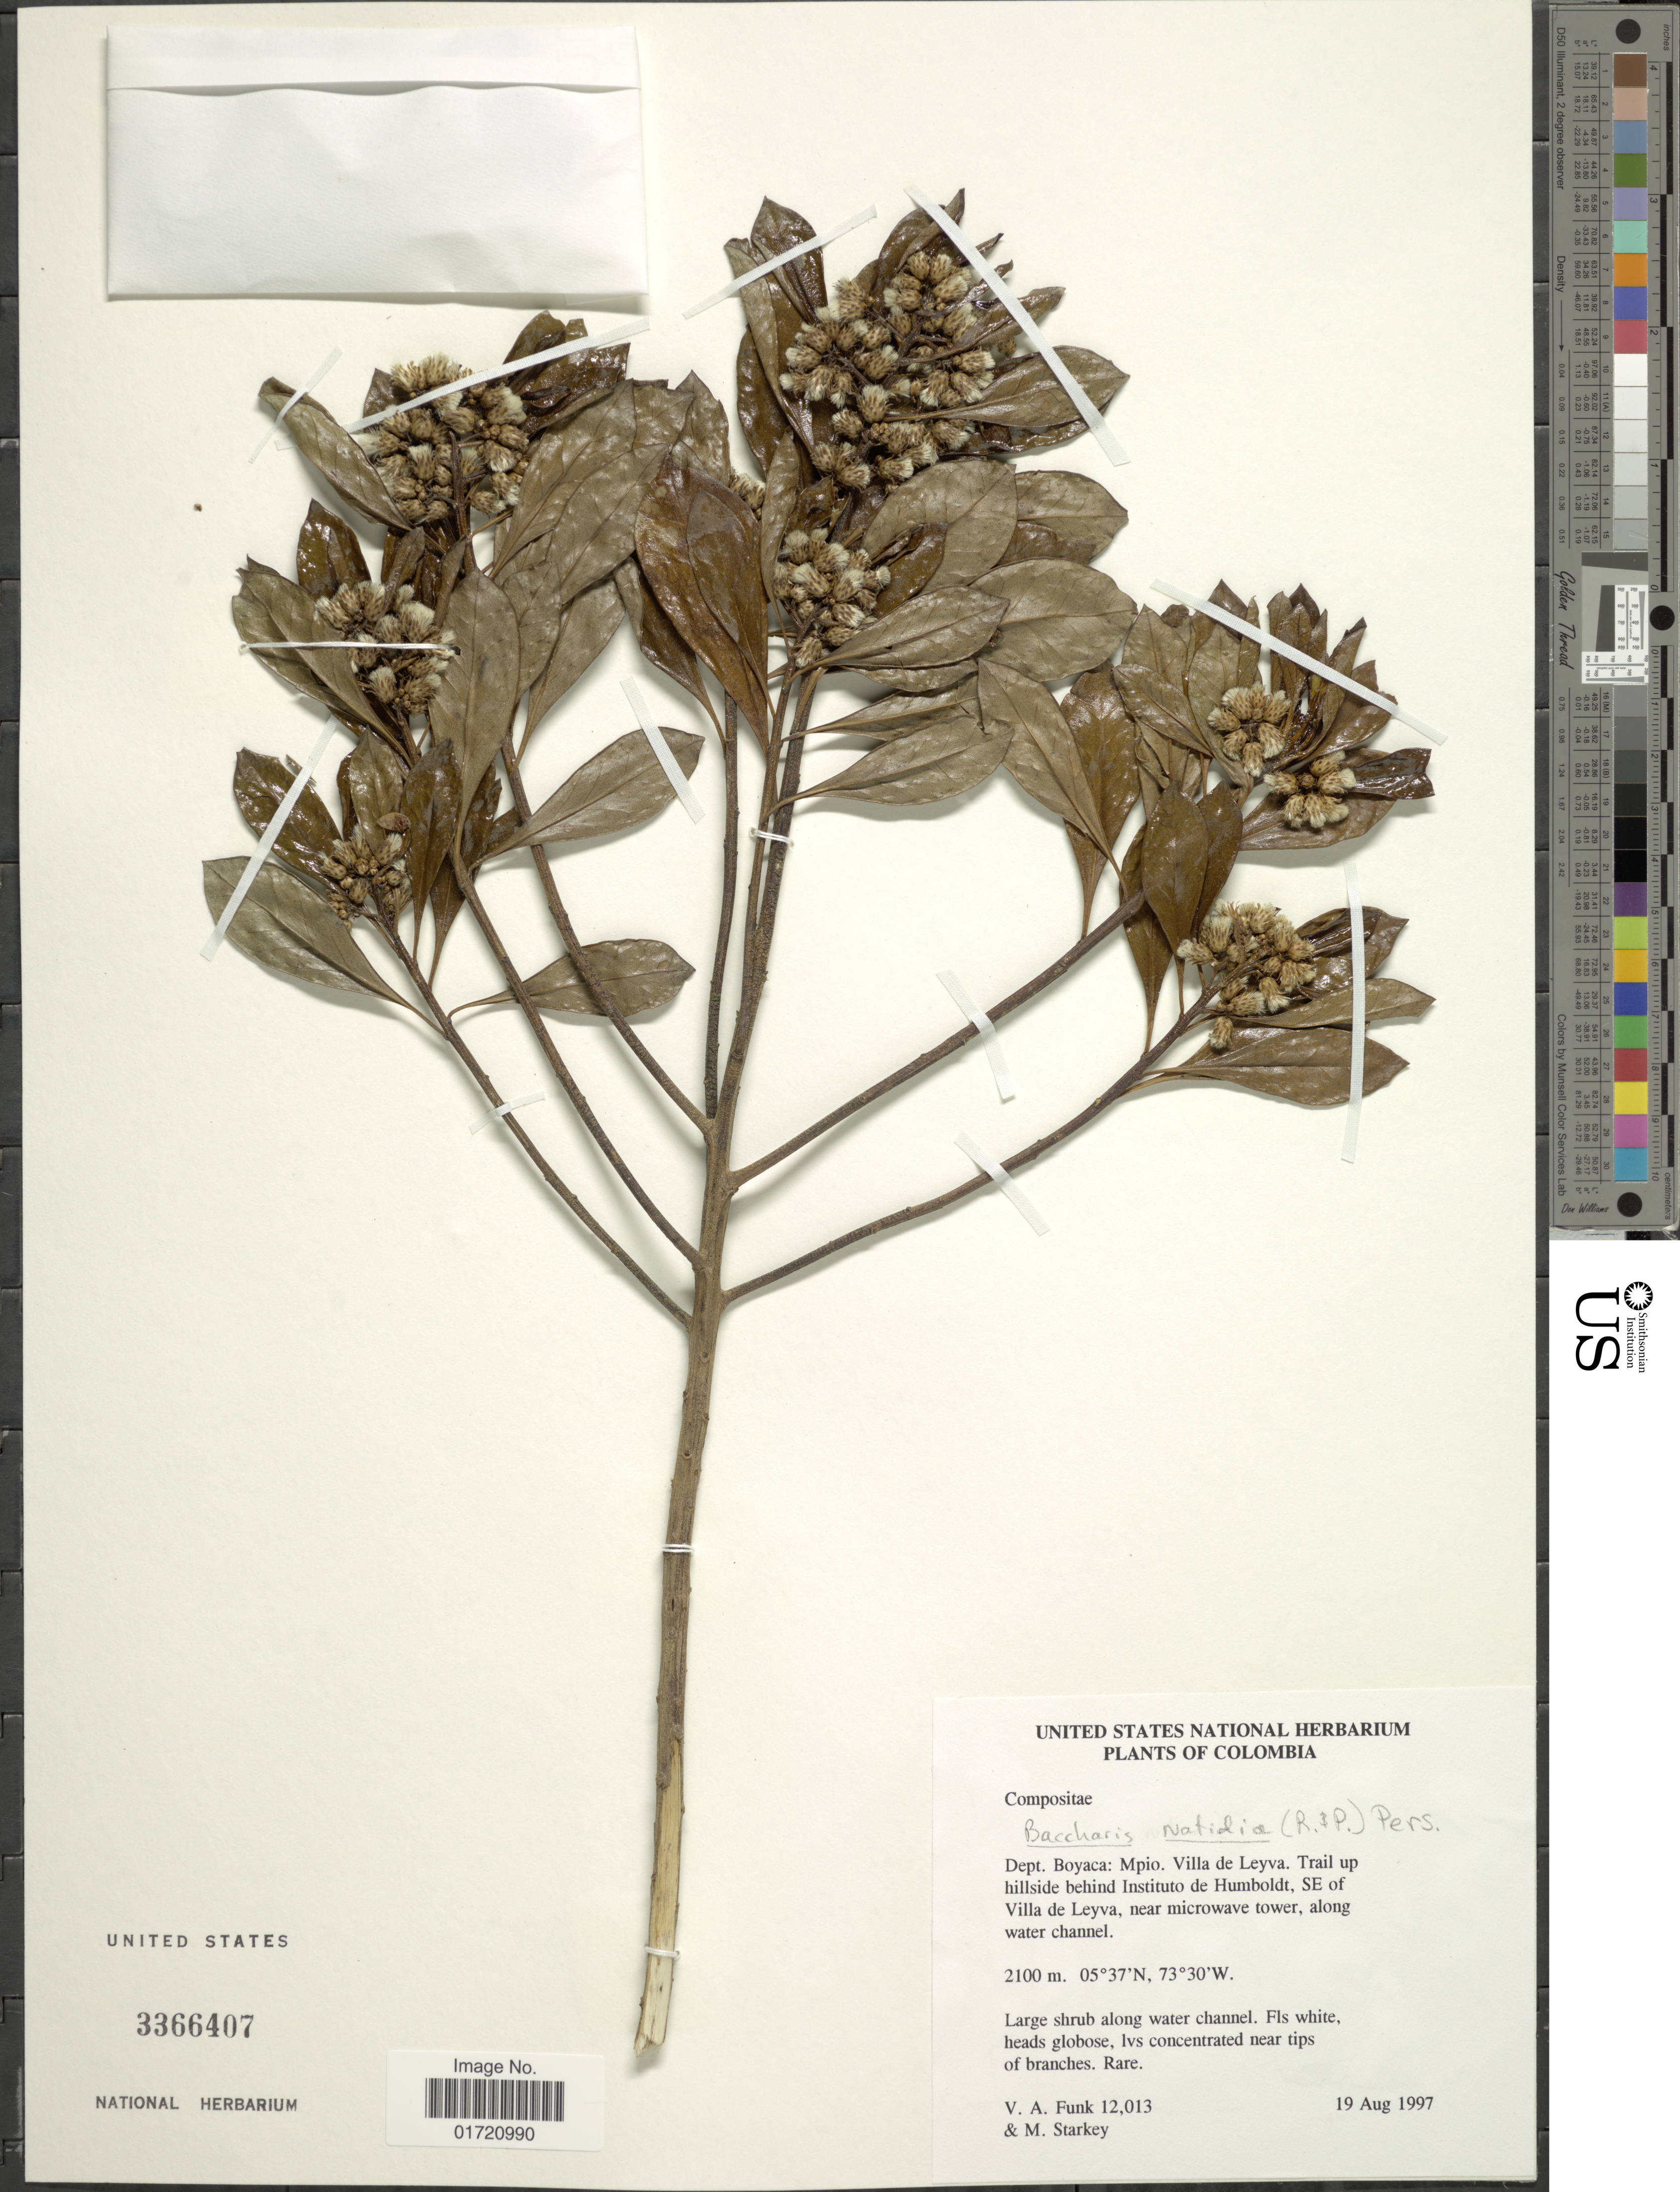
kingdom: Plantae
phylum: Tracheophyta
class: Magnoliopsida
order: Asterales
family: Asteraceae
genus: Baccharis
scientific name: Baccharis nitida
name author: (Ruiz & Pav.) Pers.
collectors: V. Funk & M. Starkey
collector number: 12013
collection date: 1997-08-19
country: Colombia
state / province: Boyacá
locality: Mpio. Villa de Leyva, trail up hillside behind Instituto de Humboldt, SE of Villa de Leyva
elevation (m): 640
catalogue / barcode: US 3366407